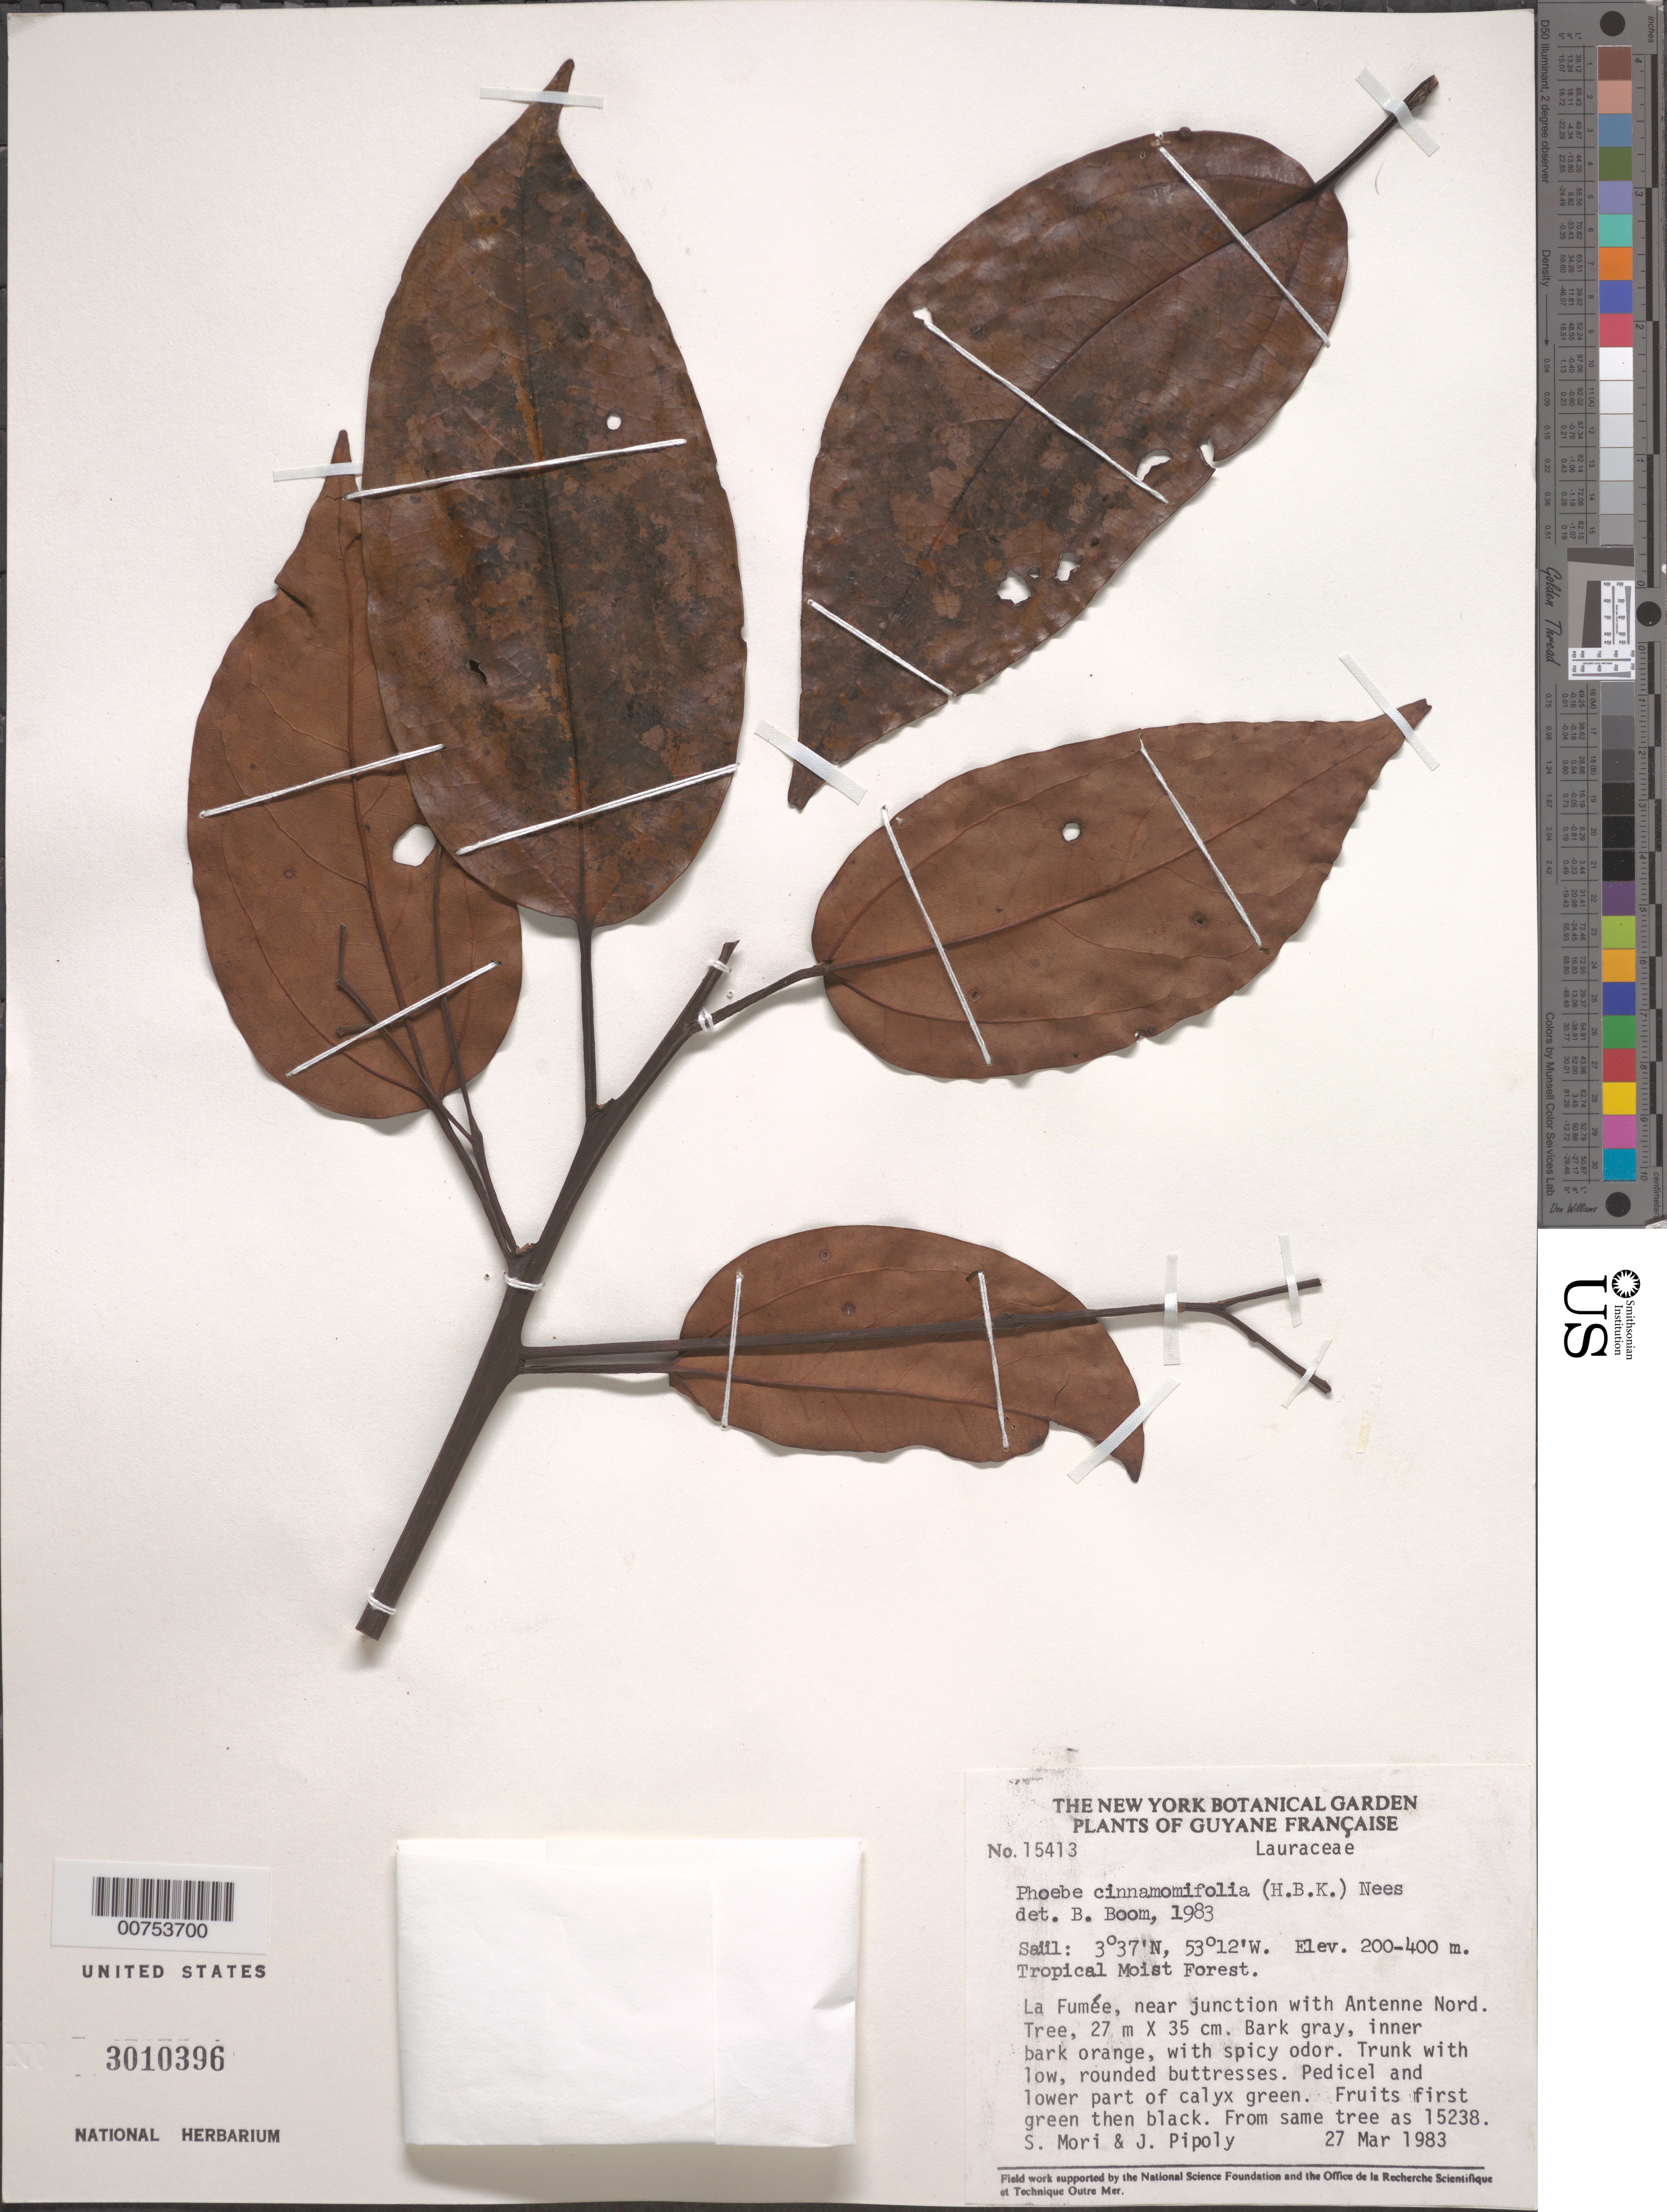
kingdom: Plantae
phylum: Tracheophyta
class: Magnoliopsida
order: Laurales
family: Lauraceae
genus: Phoebe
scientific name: Phoebe cinnamomifolia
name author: (Kunth) Nees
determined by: Boom, B. M.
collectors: S. Mori & J. J. Pipoly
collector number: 15413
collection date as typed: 27-Mar-83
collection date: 1983-03-27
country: French Guiana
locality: Saül, La Fumée, near junction with Antenne Nord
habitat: Tropical moist forest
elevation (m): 200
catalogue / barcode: US 3010396